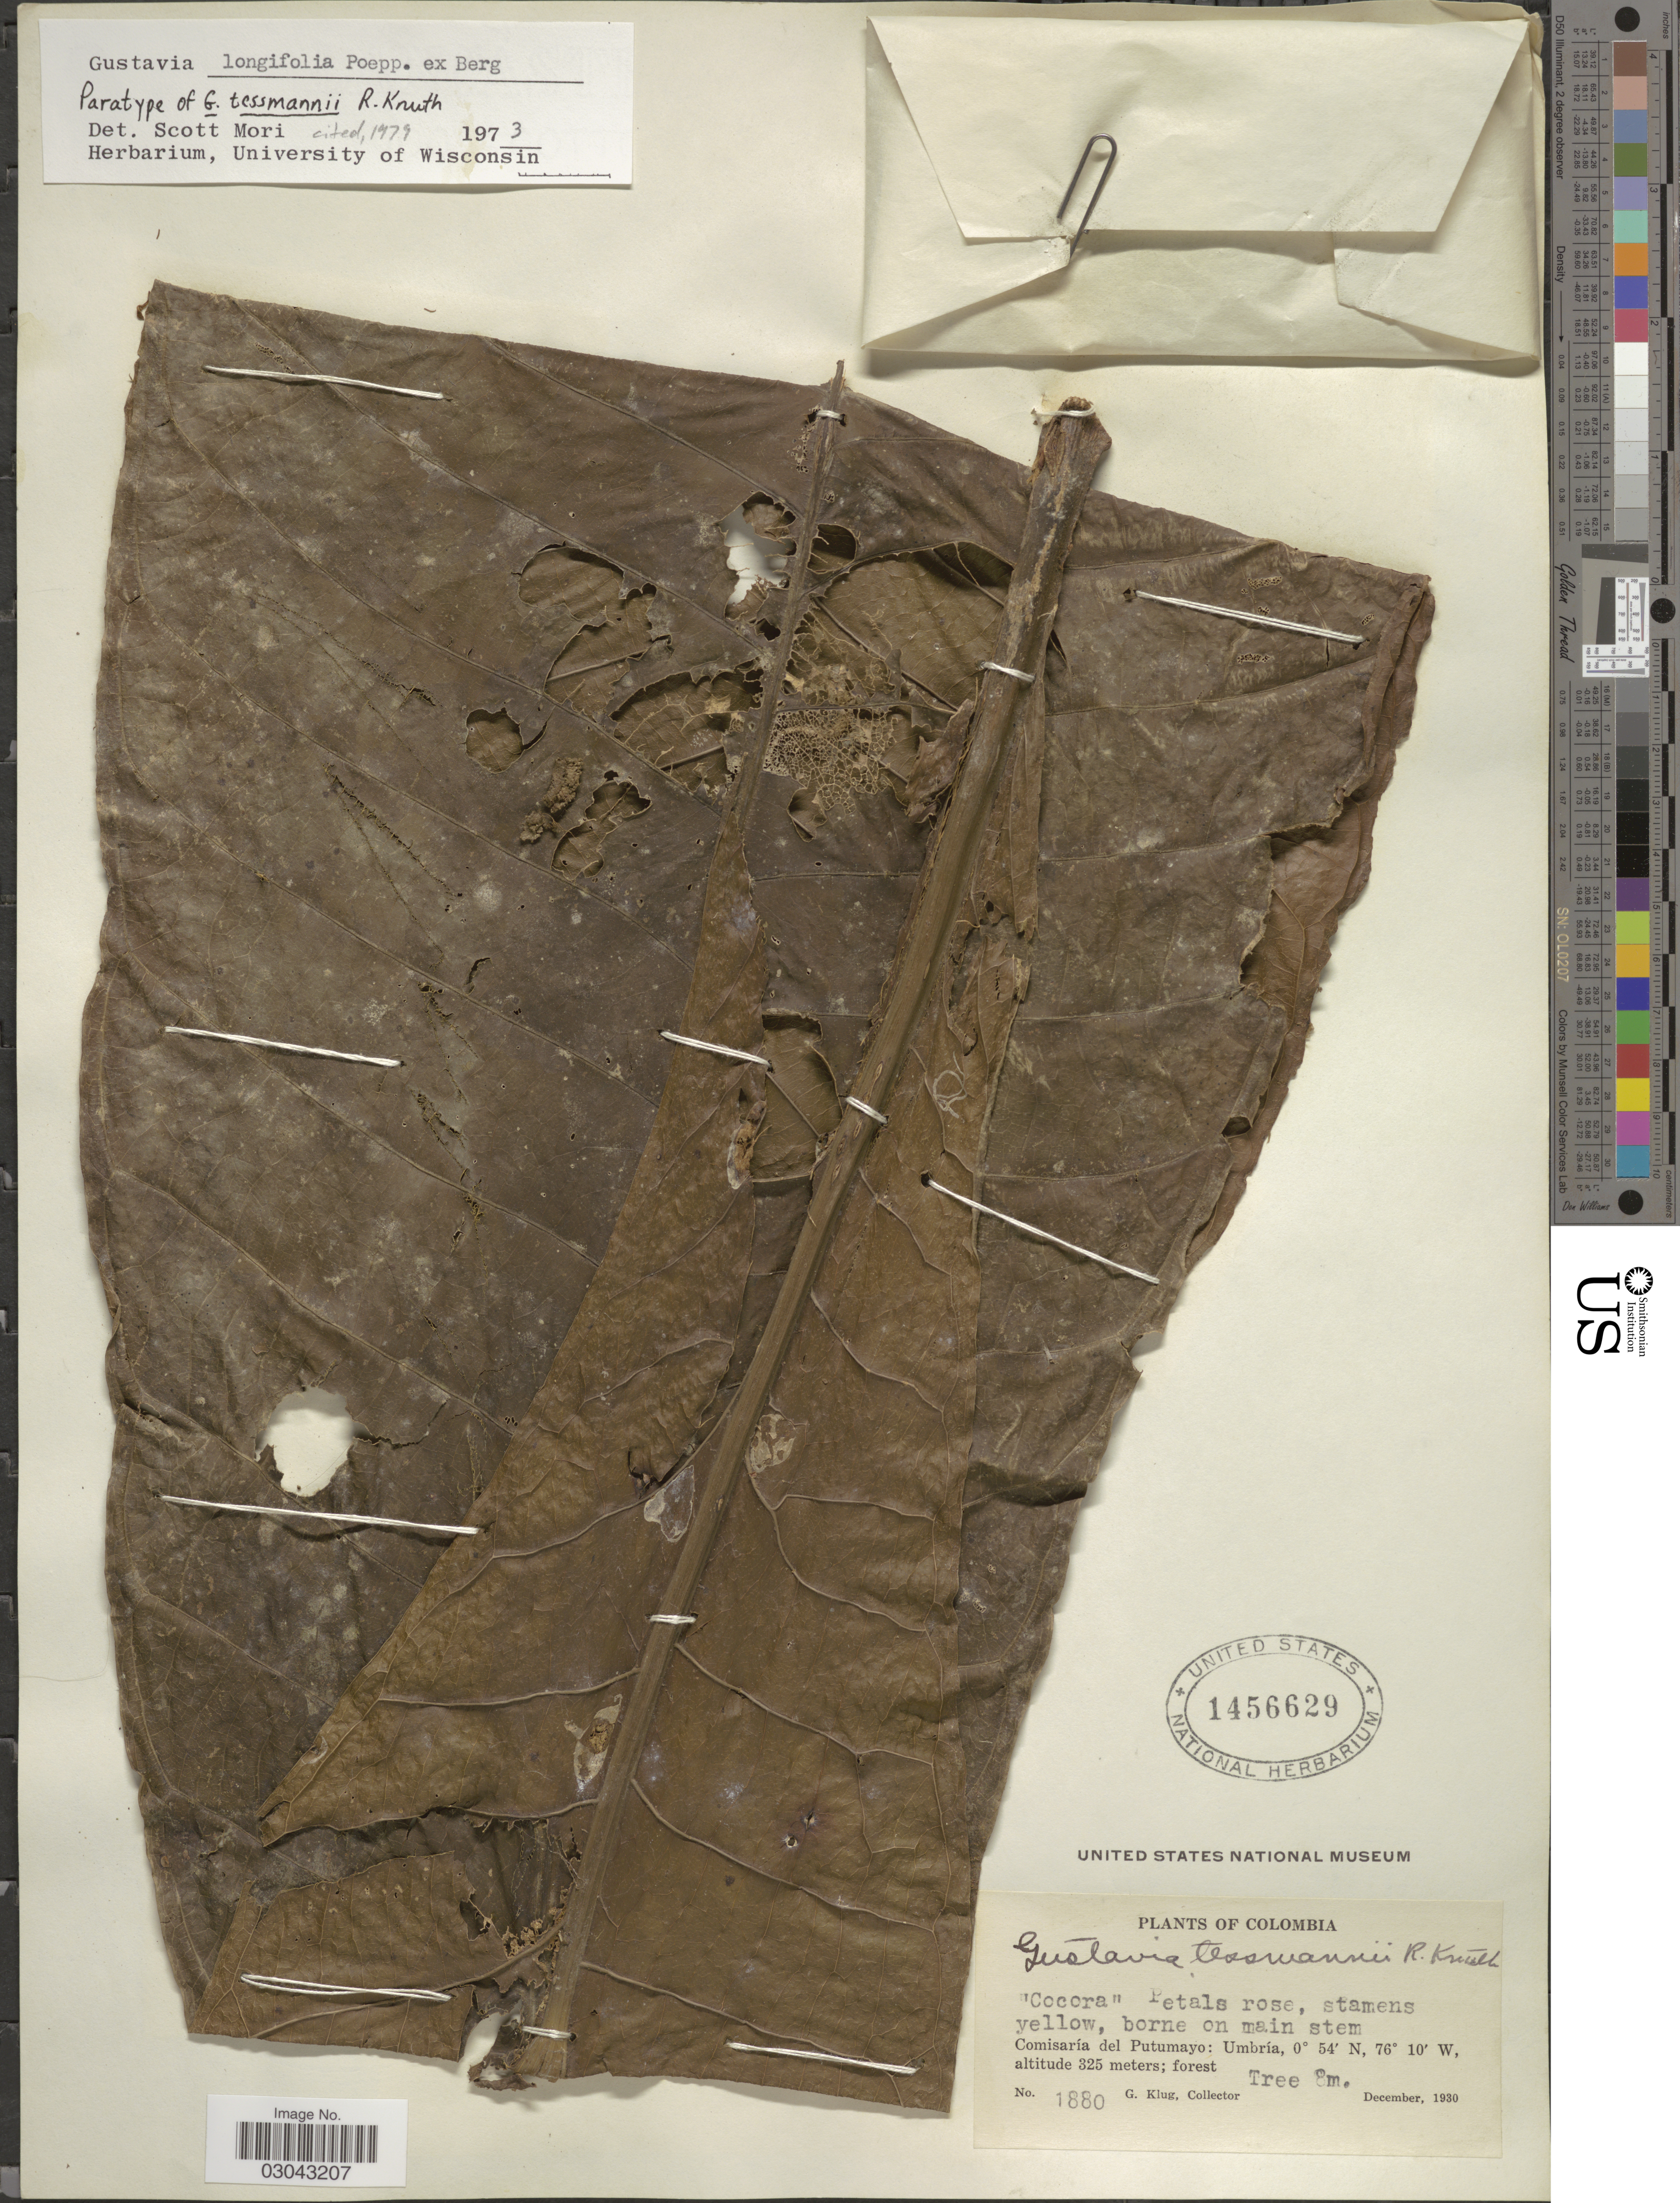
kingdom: Plantae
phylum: Tracheophyta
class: Magnoliopsida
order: Ericales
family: Lecythidaceae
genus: Gustavia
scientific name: Gustavia longifolia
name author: Poepp. ex O. Berg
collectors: G. Klug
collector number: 1880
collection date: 1930-12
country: Colombia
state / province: Putumayo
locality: Umbría.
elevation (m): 325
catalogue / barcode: US 1456629